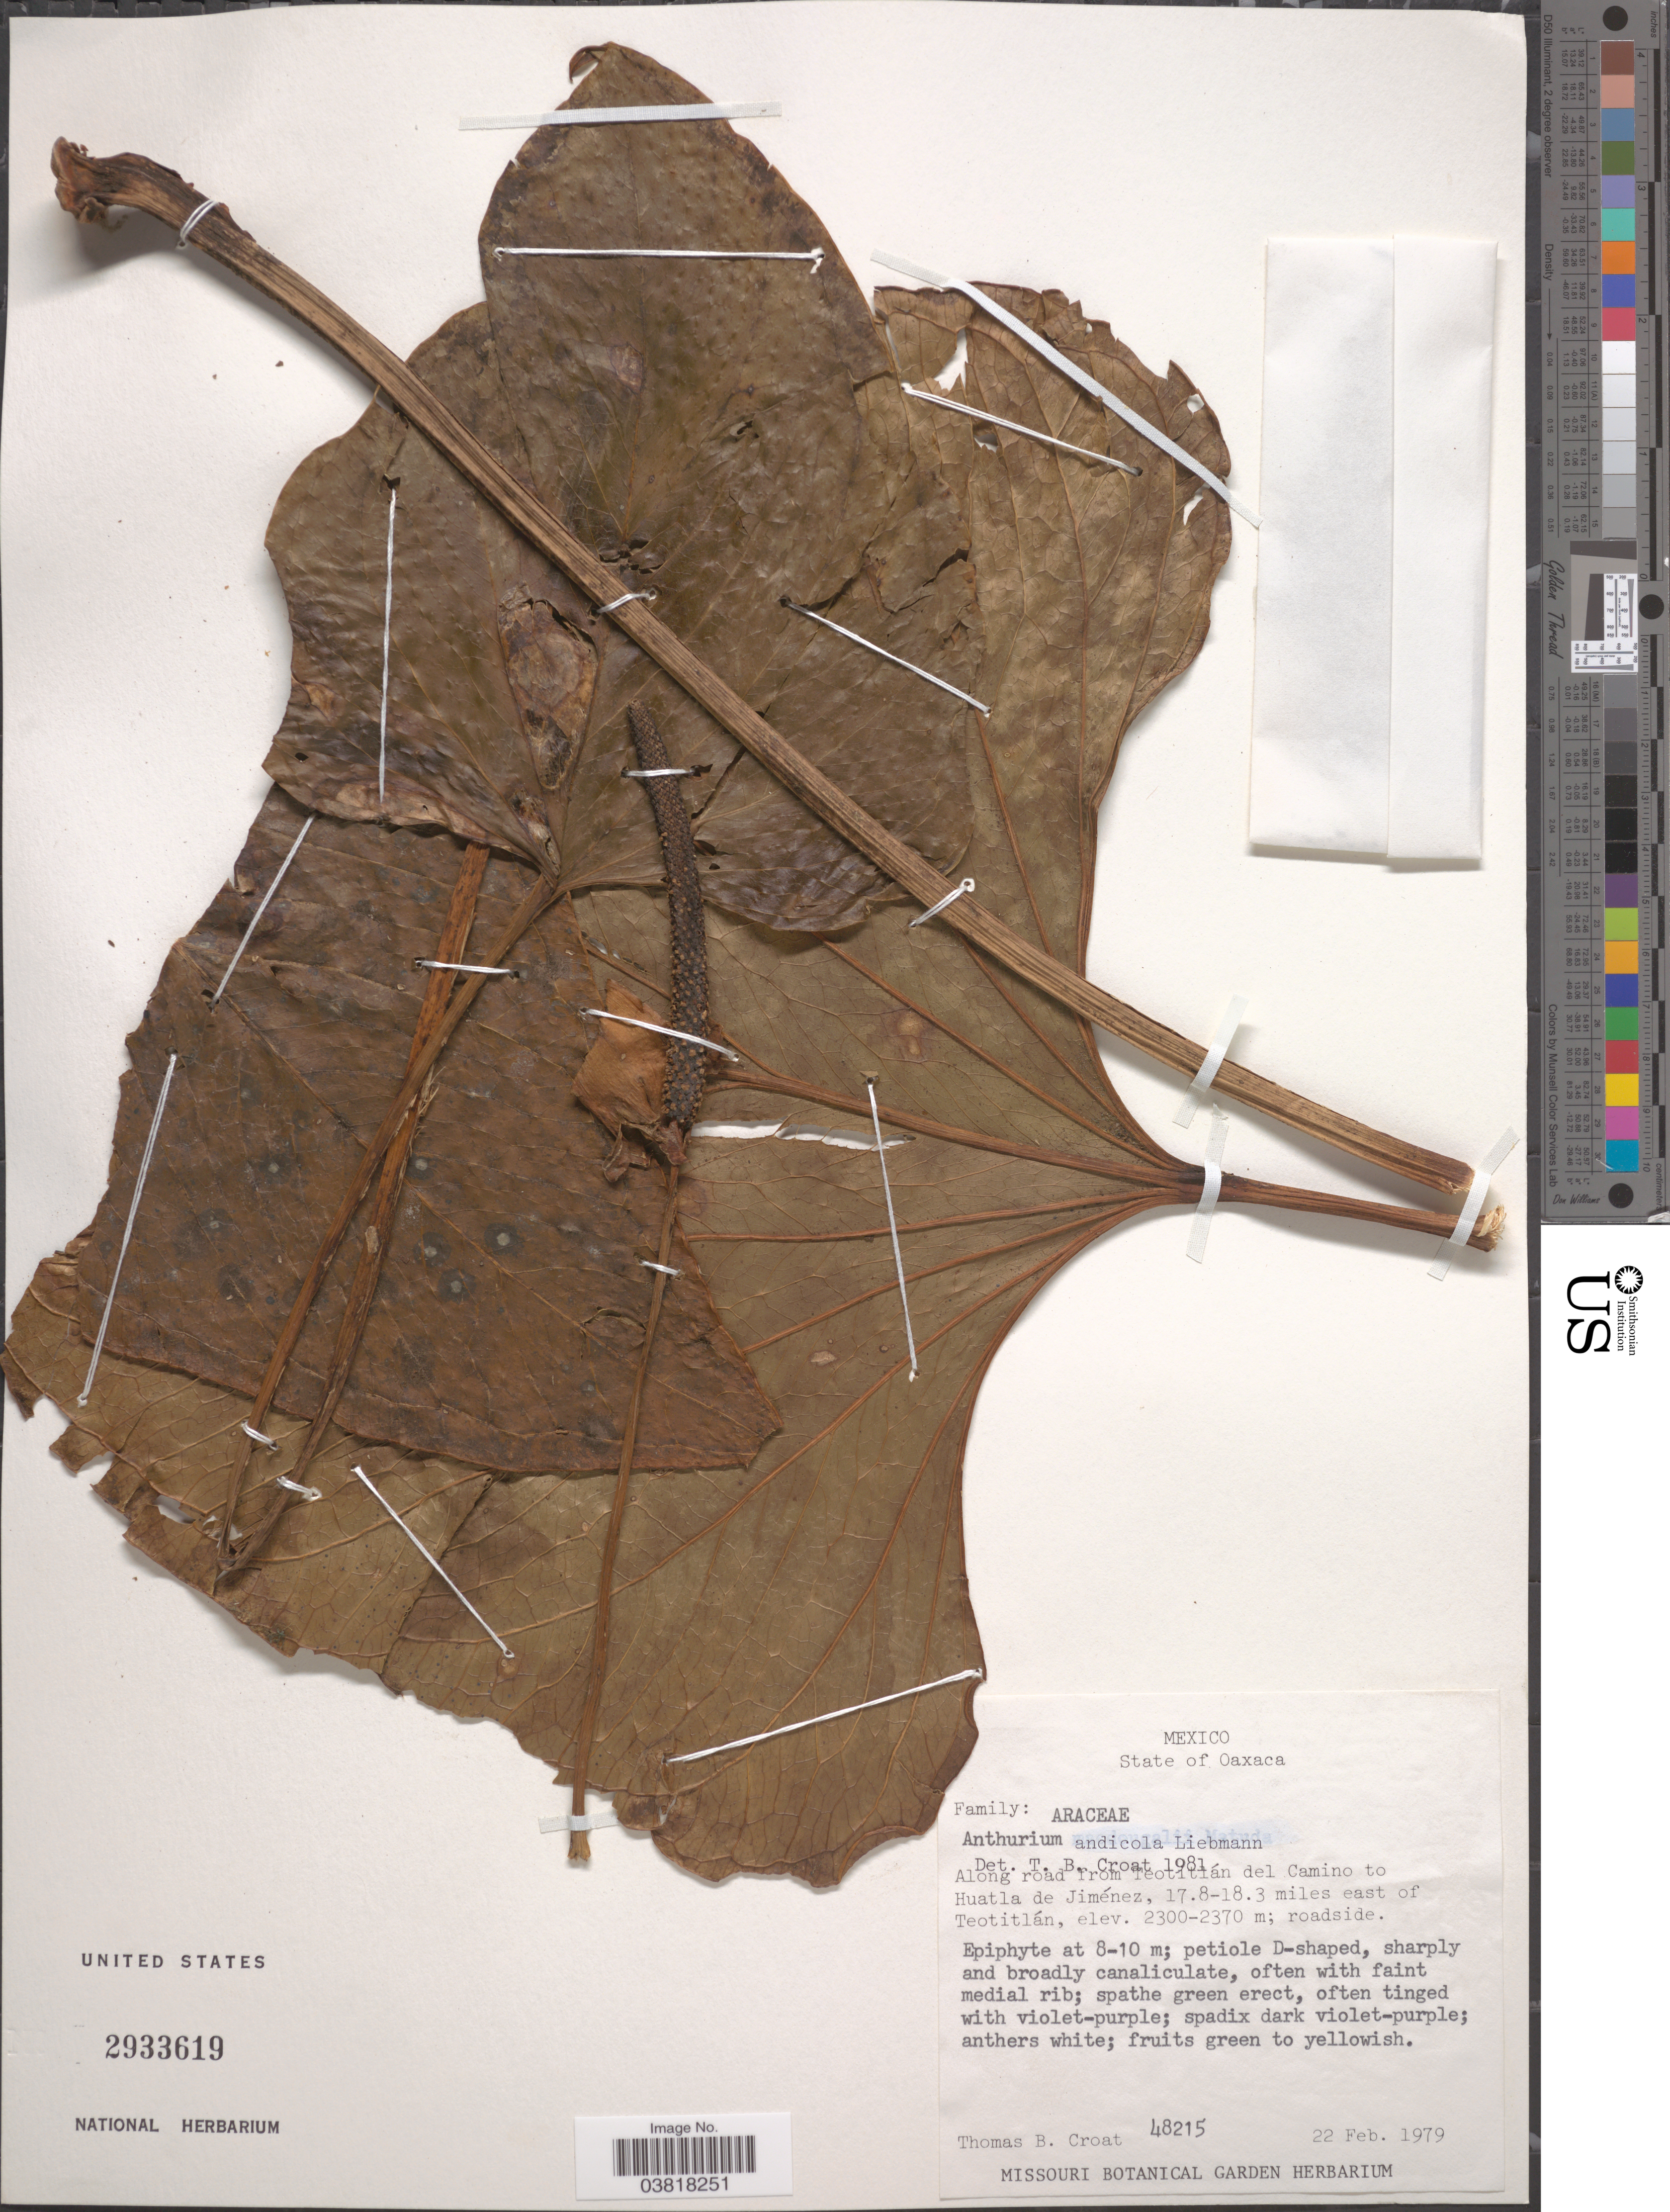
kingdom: Plantae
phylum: Tracheophyta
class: Liliopsida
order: Alismatales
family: Araceae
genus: Anthurium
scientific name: Anthurium andicola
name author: Liebm.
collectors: T. B. Croat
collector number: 48215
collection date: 1979-02-22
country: Mexico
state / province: Oaxaca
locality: Along road from Teotitlán del Camino to Huatla de Jiménez, 17.8-18.3 miles east of Teotitlán.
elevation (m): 2300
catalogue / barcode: US 2933619